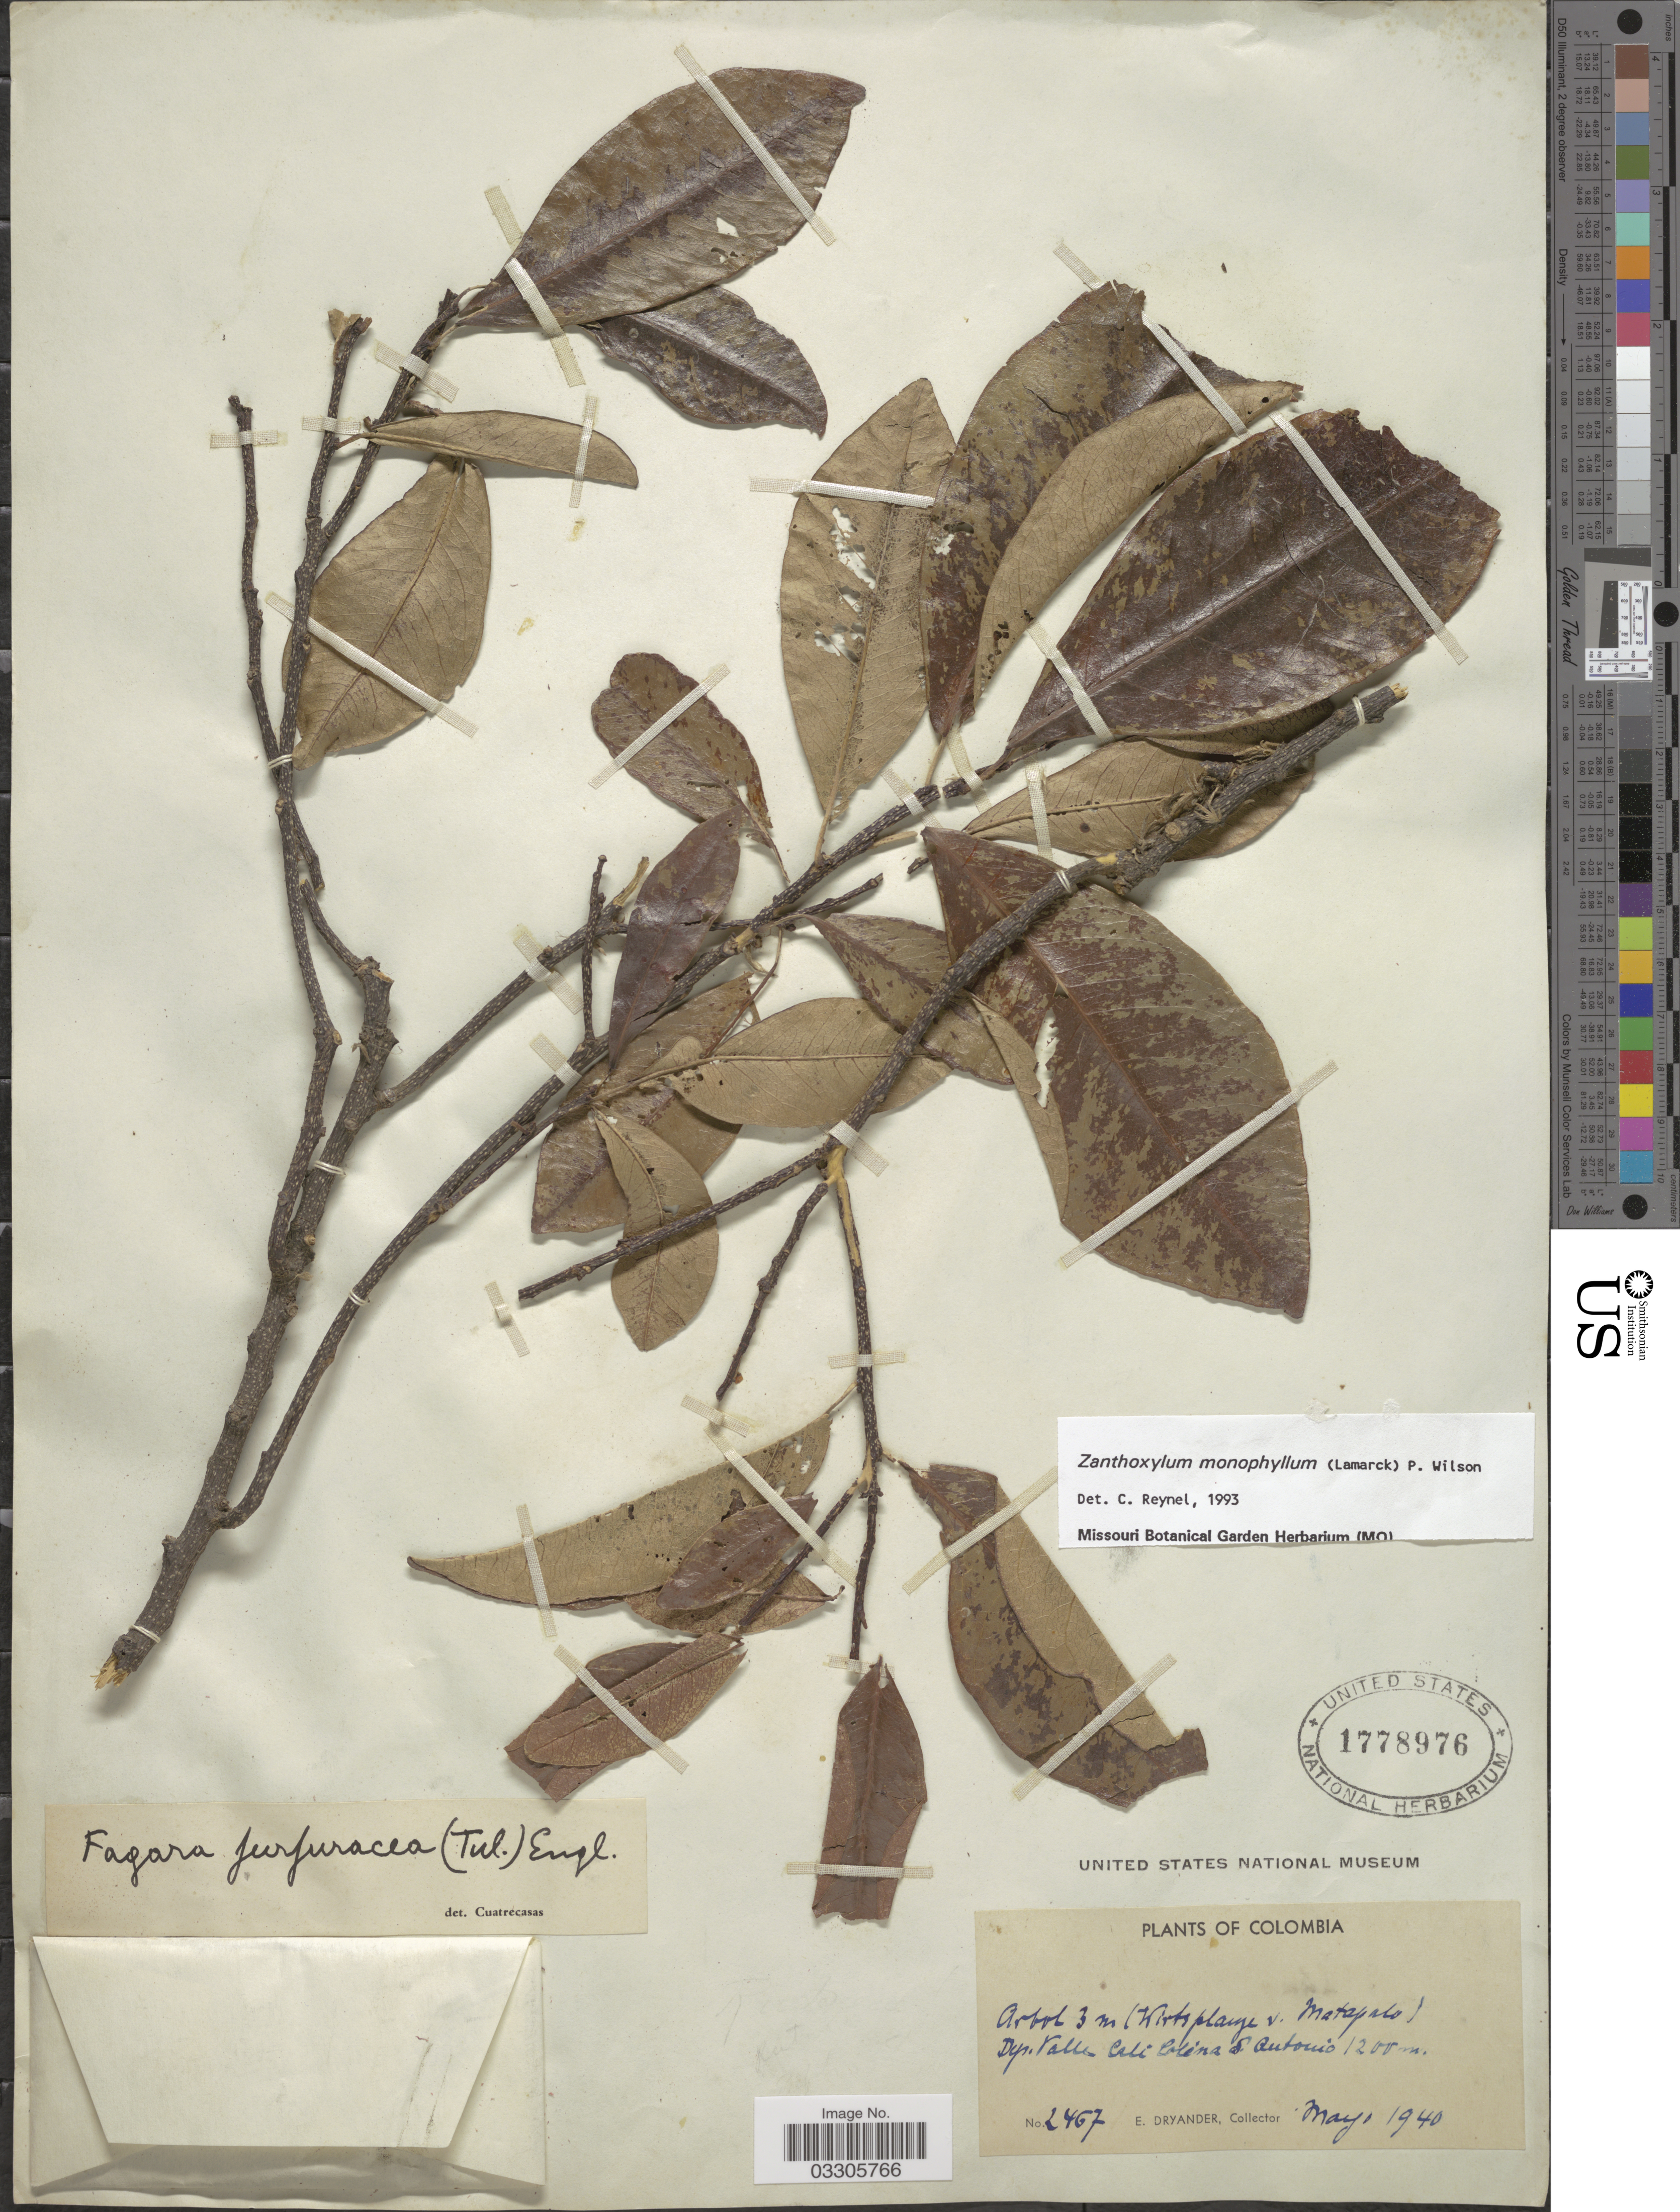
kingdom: Plantae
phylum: Tracheophyta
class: Magnoliopsida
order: Sapindales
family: Rutaceae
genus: Zanthoxylum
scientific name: Zanthoxylum monophyllum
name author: (Lam.) P. Wilson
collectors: E. Dryander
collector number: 2467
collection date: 1940-05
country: Colombia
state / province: Valle del Cauca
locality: Dep. Valle Cali Colina S. Antonio.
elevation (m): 1200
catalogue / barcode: US 1778976